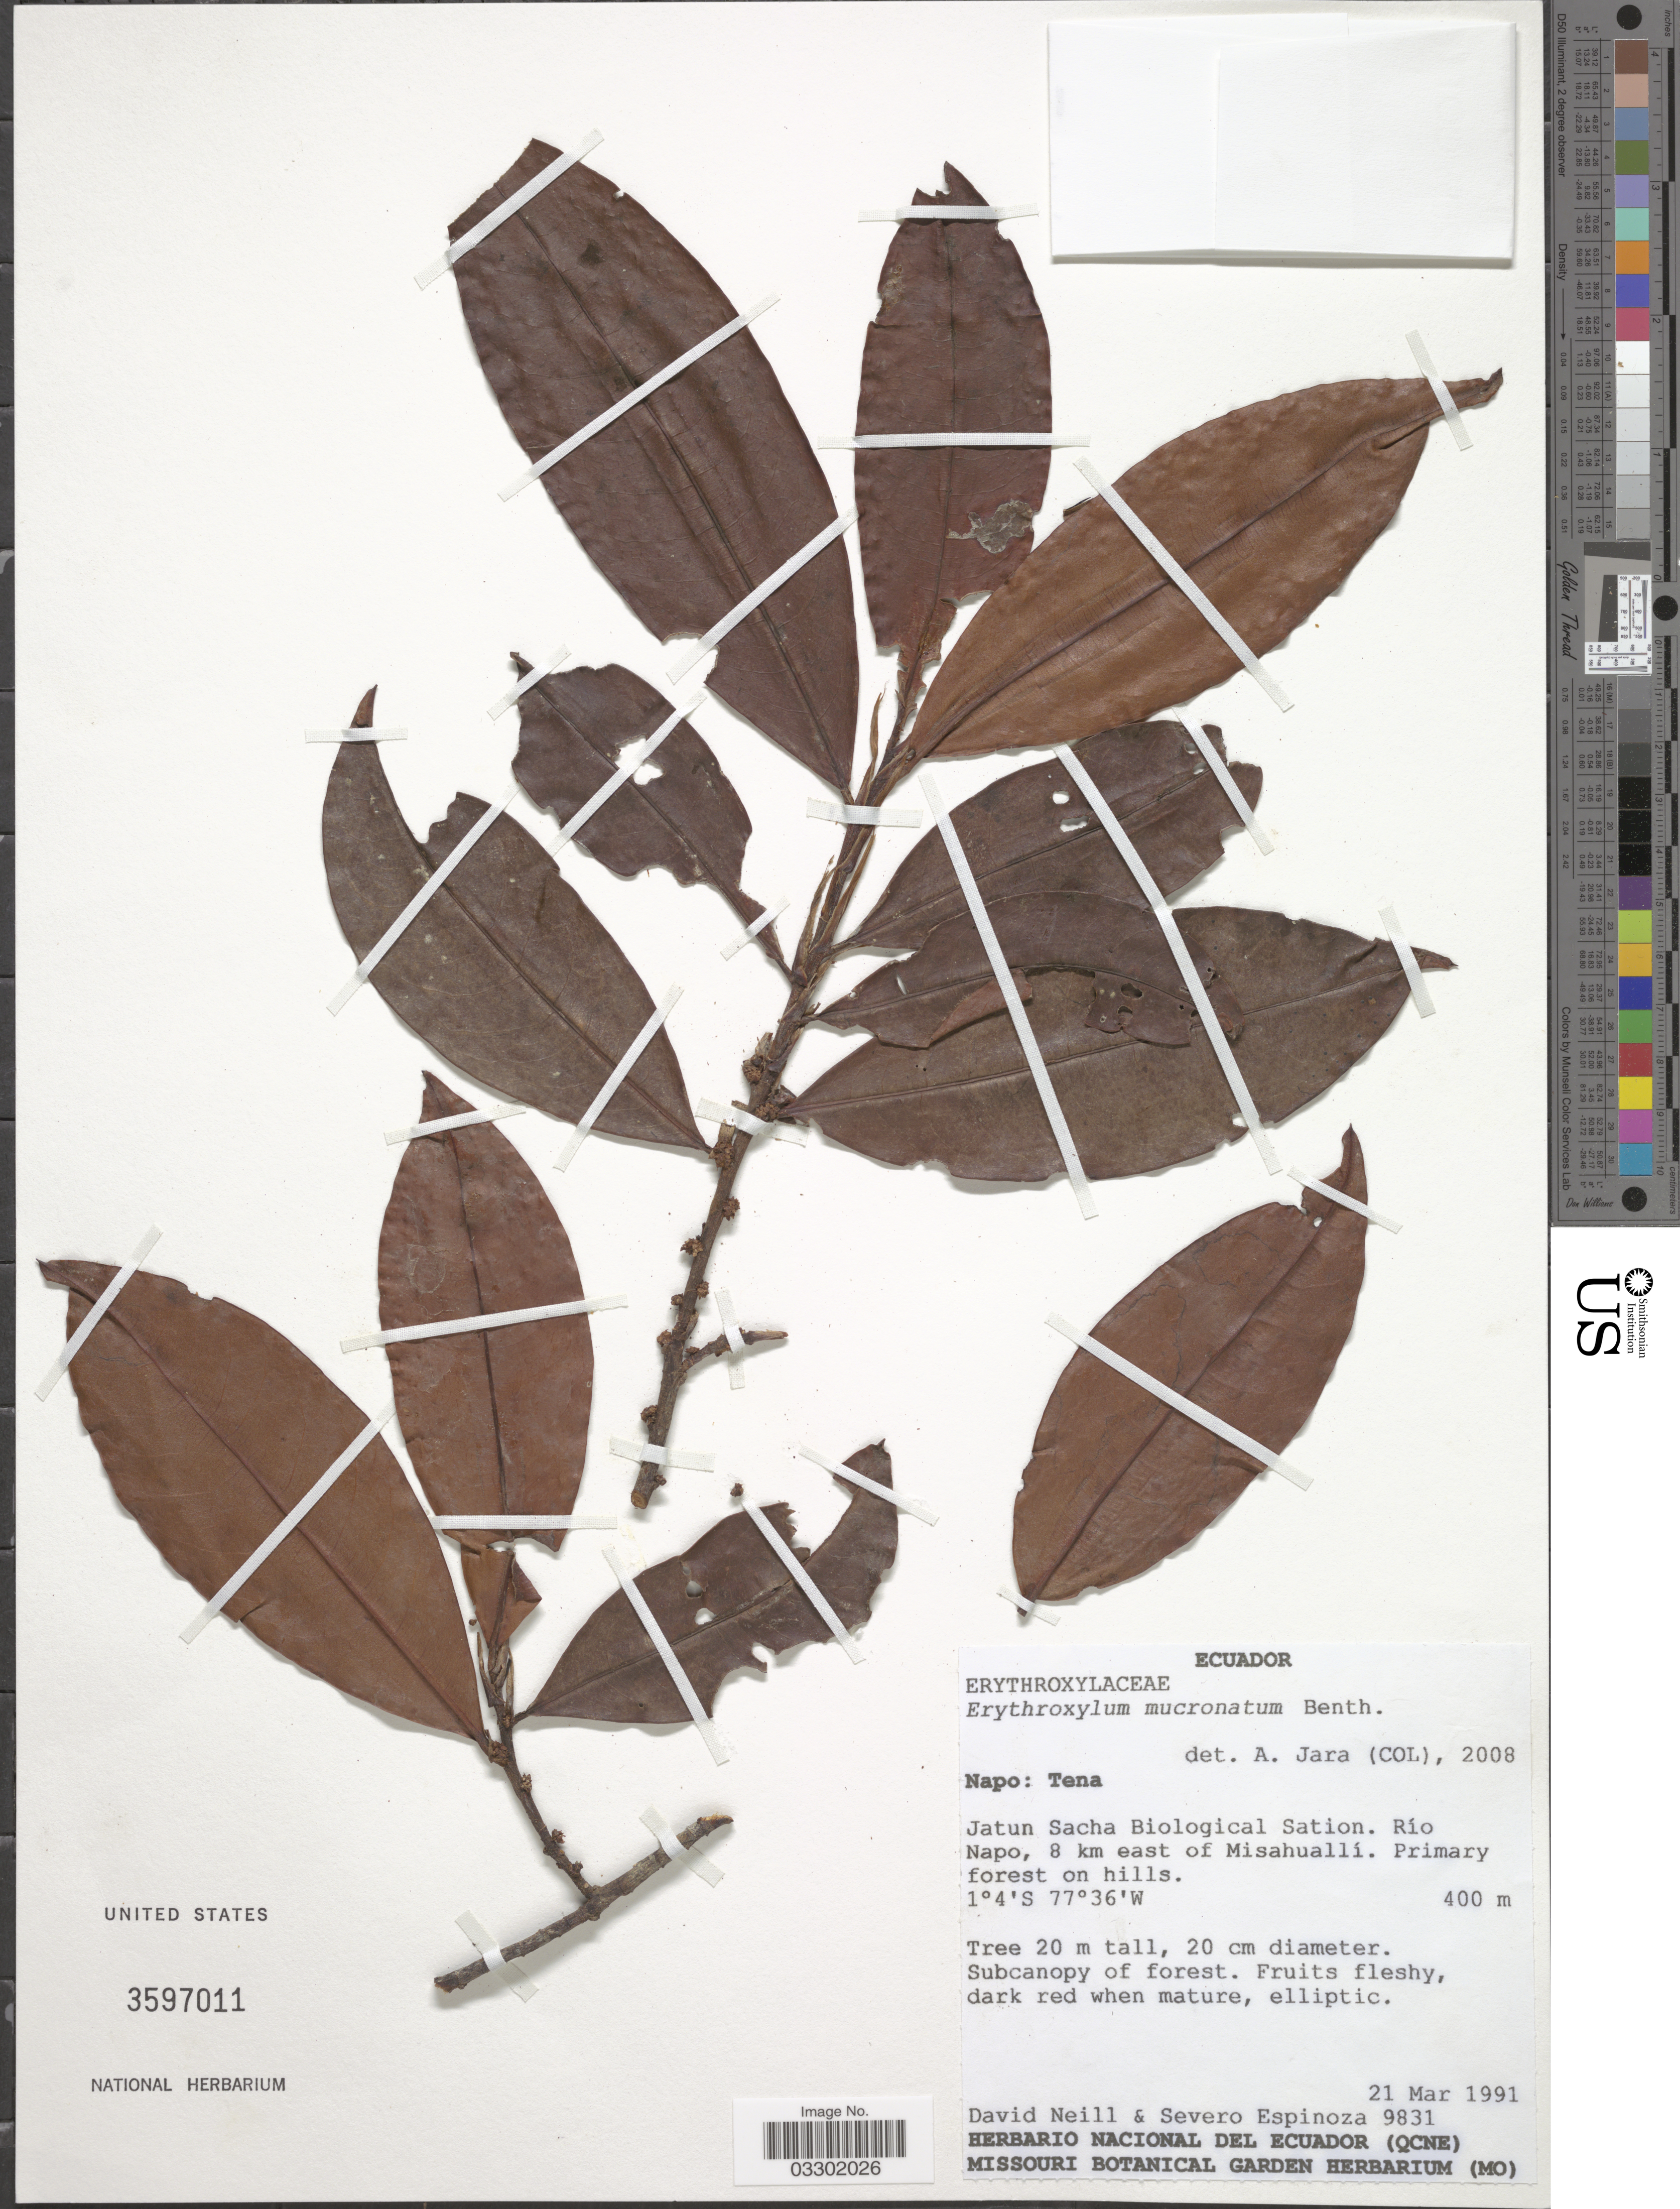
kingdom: Plantae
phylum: Tracheophyta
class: Magnoliopsida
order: Malpighiales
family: Erythroxylaceae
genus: Erythroxylum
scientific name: Erythroxylum mucronatum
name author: Benth.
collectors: D. Neill & S. Espinoza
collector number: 9831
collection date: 1991-03-21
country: Ecuador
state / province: Napo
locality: Tena. Jatun Sacha Biological Station. Río Napo, 8 km east of Misahuallí.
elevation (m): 400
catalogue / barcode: US 3597011